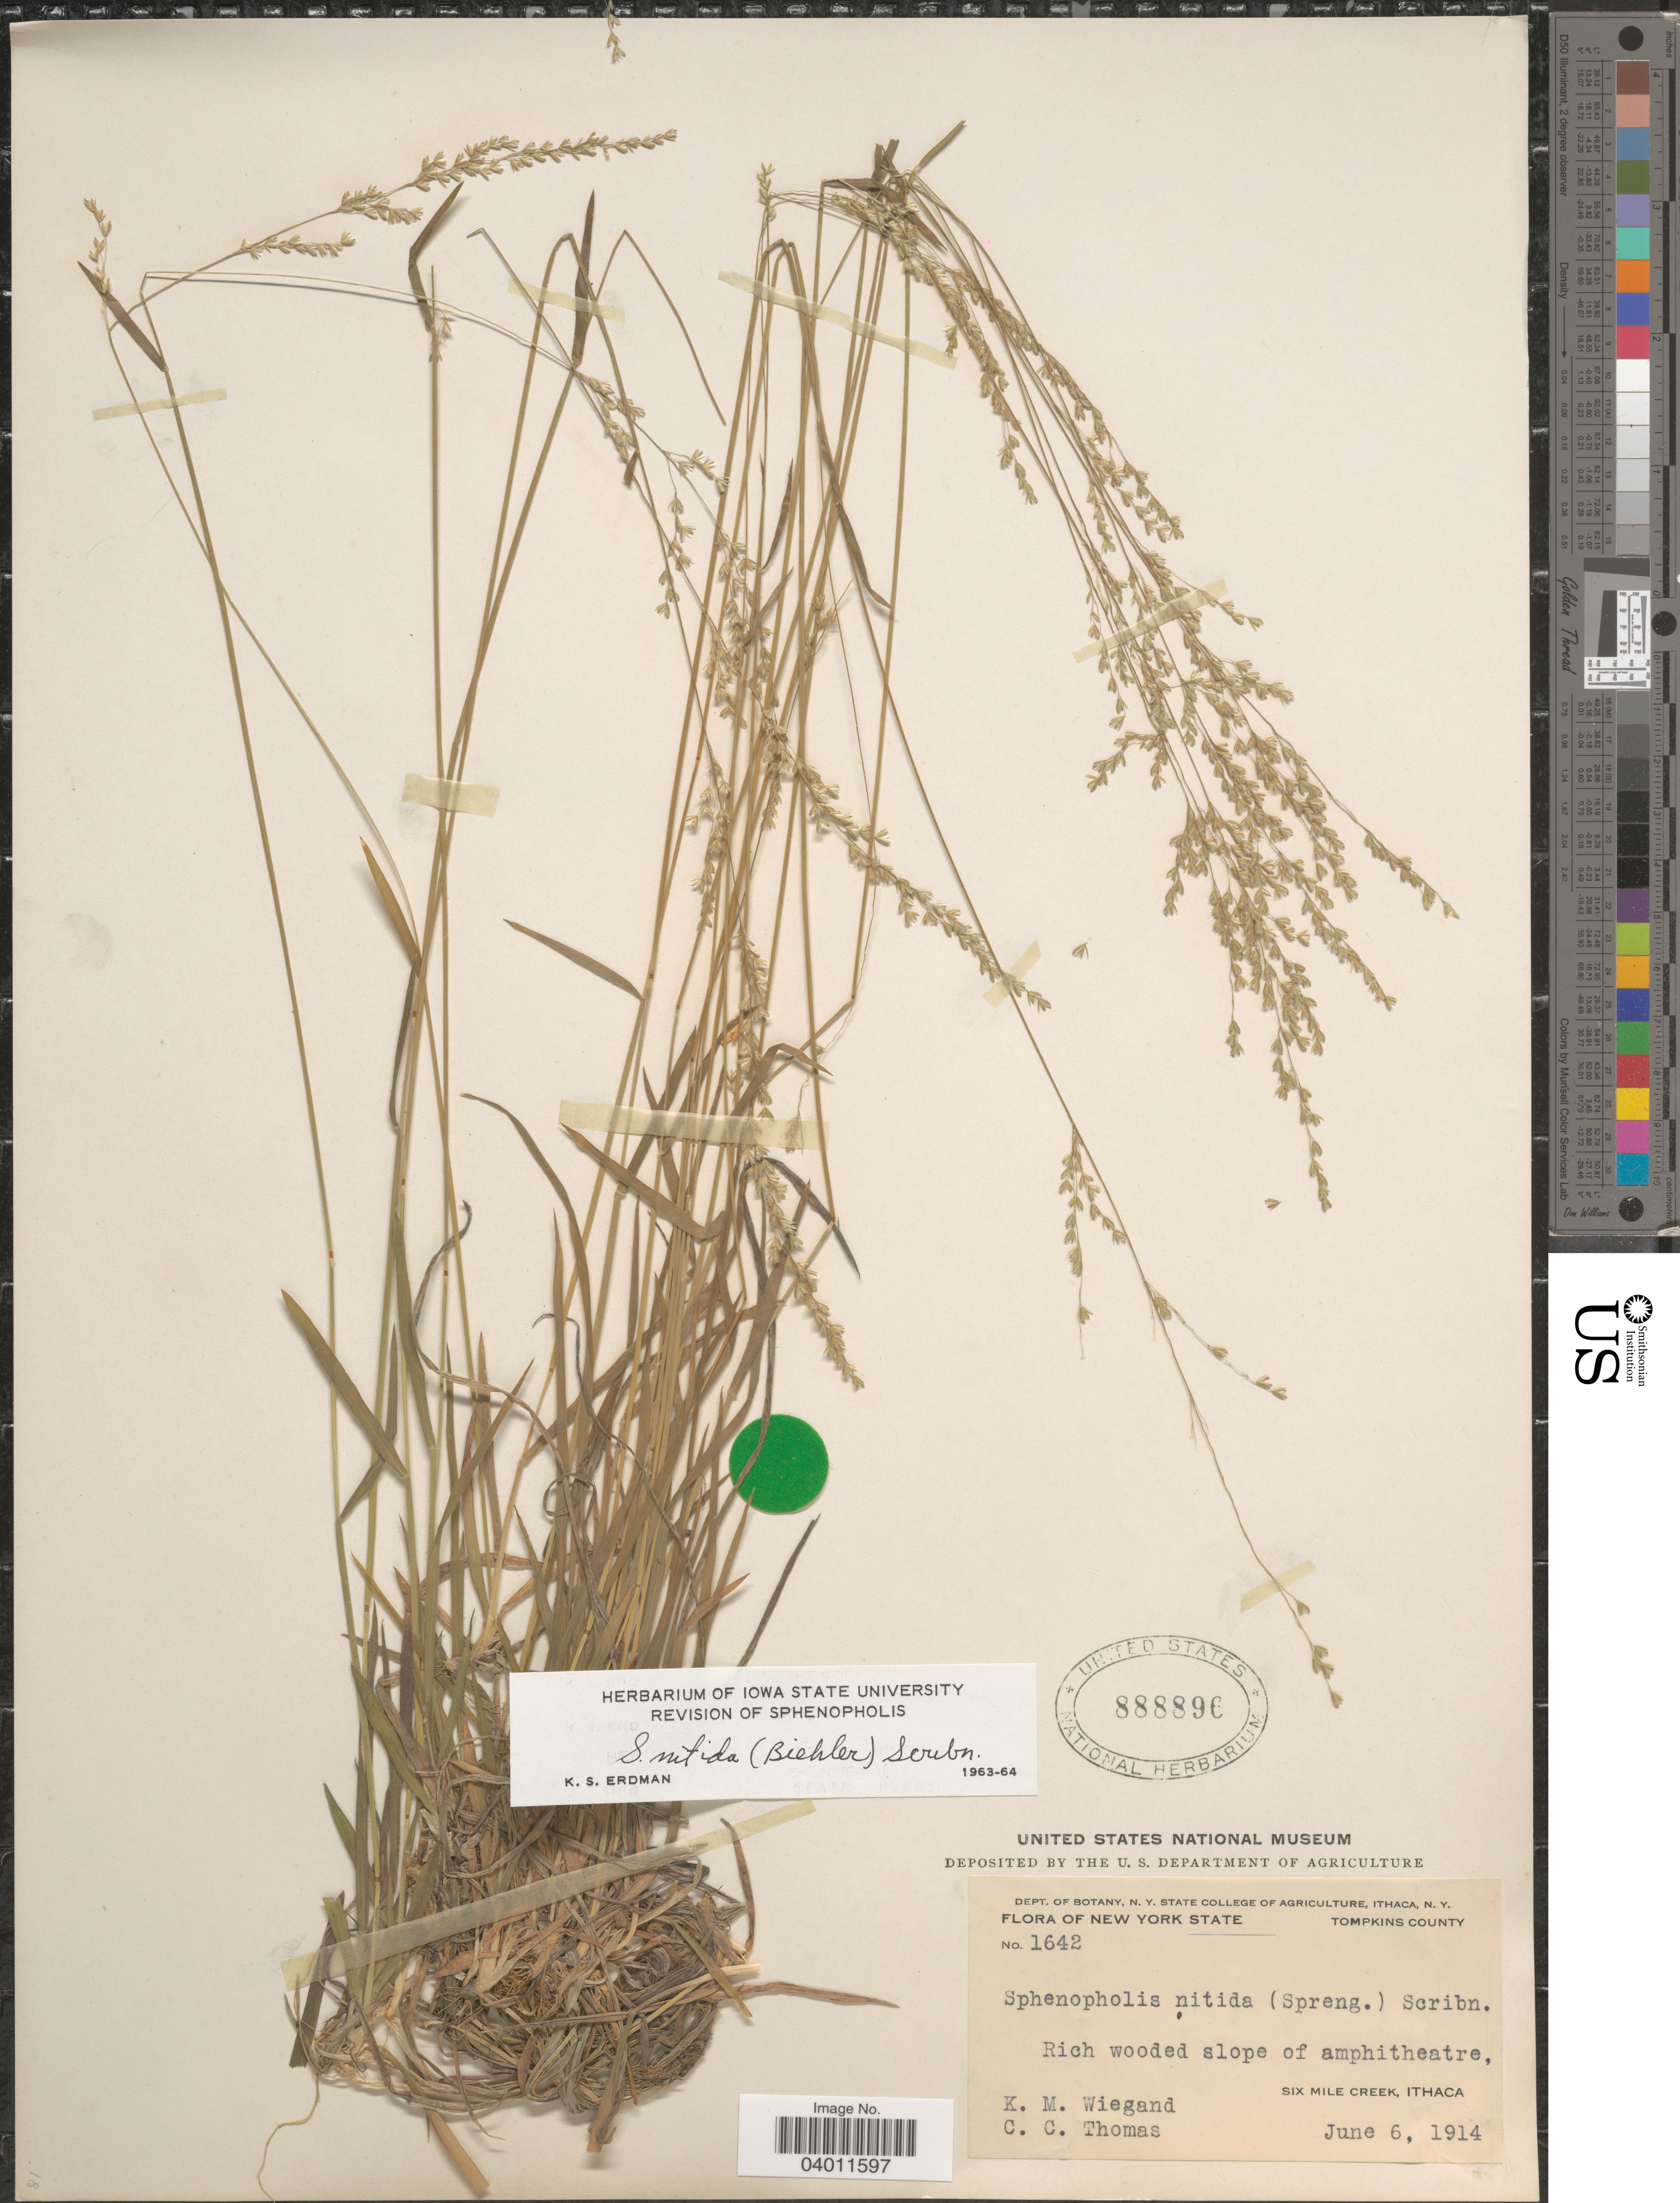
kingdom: Plantae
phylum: Tracheophyta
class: Liliopsida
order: Poales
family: Poaceae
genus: Sphenopholis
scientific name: Sphenopholis nitida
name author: (Biehler) Scribn.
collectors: K. M. Wiegand & C. Thomas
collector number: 1642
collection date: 1914-06-06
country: United States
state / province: New York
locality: Tompkins County. Rich wooded slope of amphitheatre, Six Mile Creek, Ithaca.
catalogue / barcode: US 888896